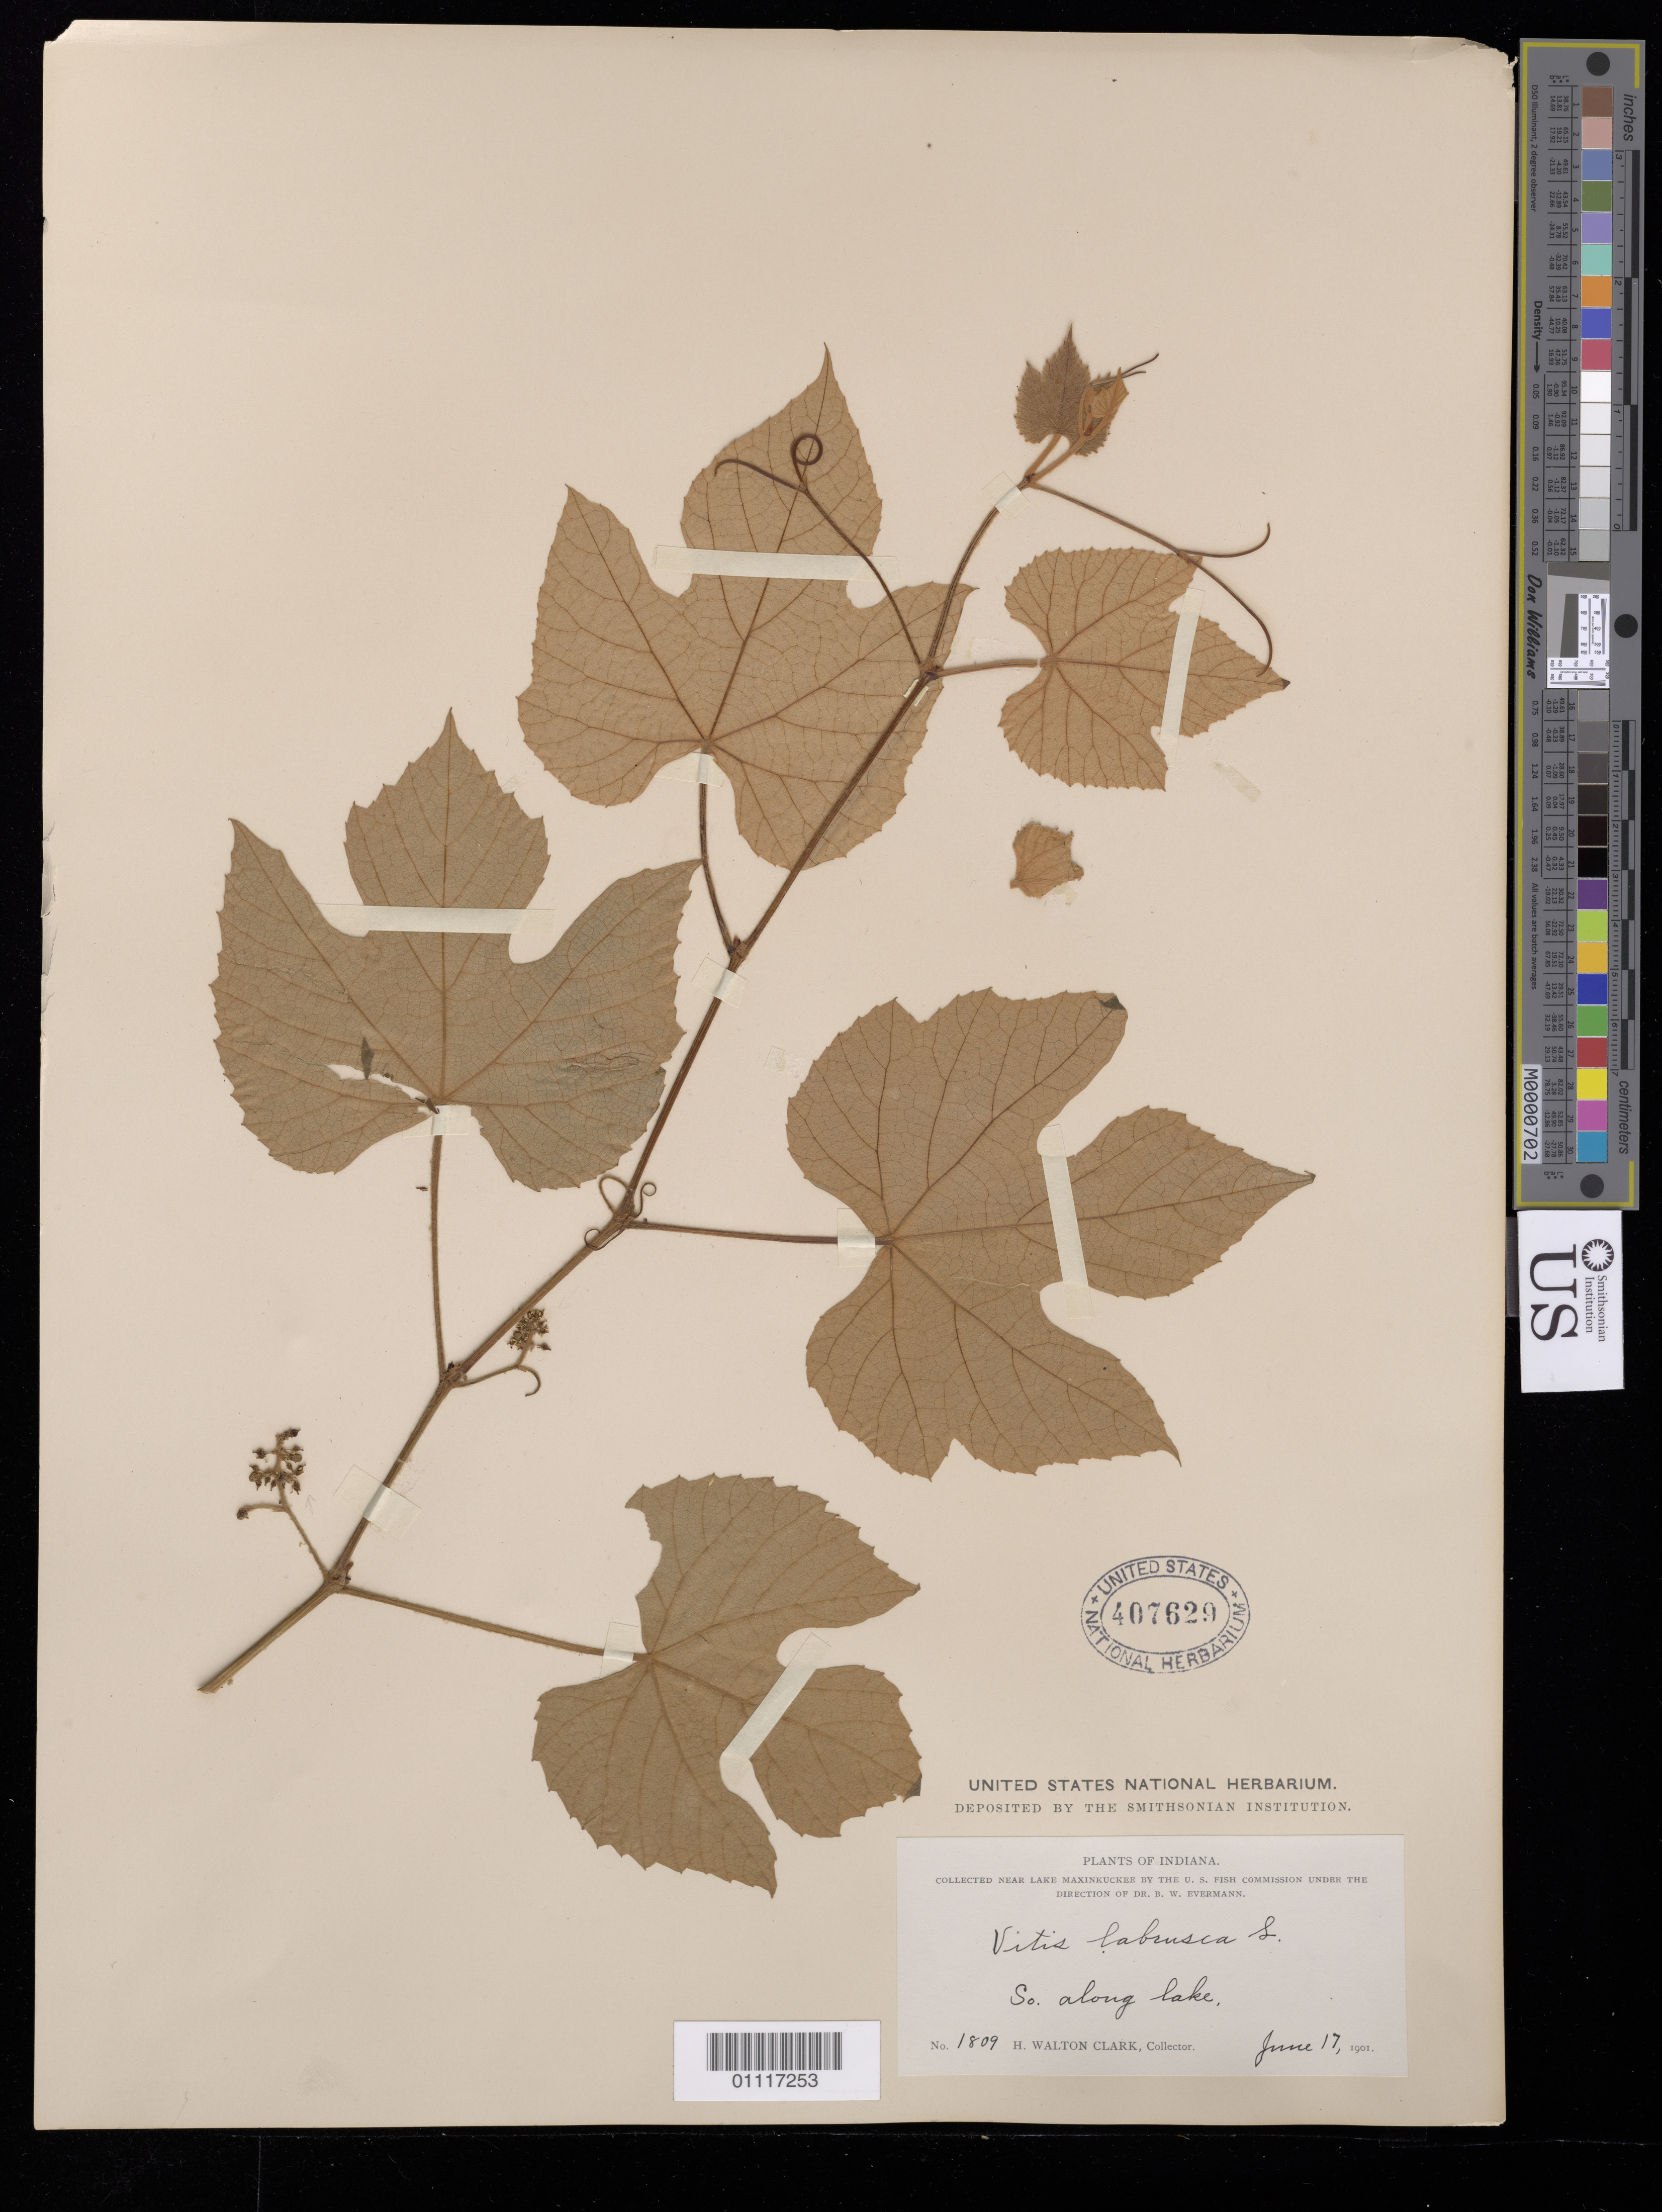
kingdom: Plantae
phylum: Tracheophyta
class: Magnoliopsida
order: Vitales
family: Vitaceae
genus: Vitis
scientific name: Vitis labrusca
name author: L.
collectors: H. W. Clark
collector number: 1809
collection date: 1901-06-17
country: United States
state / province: Indiana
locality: So, along Lake Maxinkuckee by the U.S. Fish Commission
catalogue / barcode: US 407629